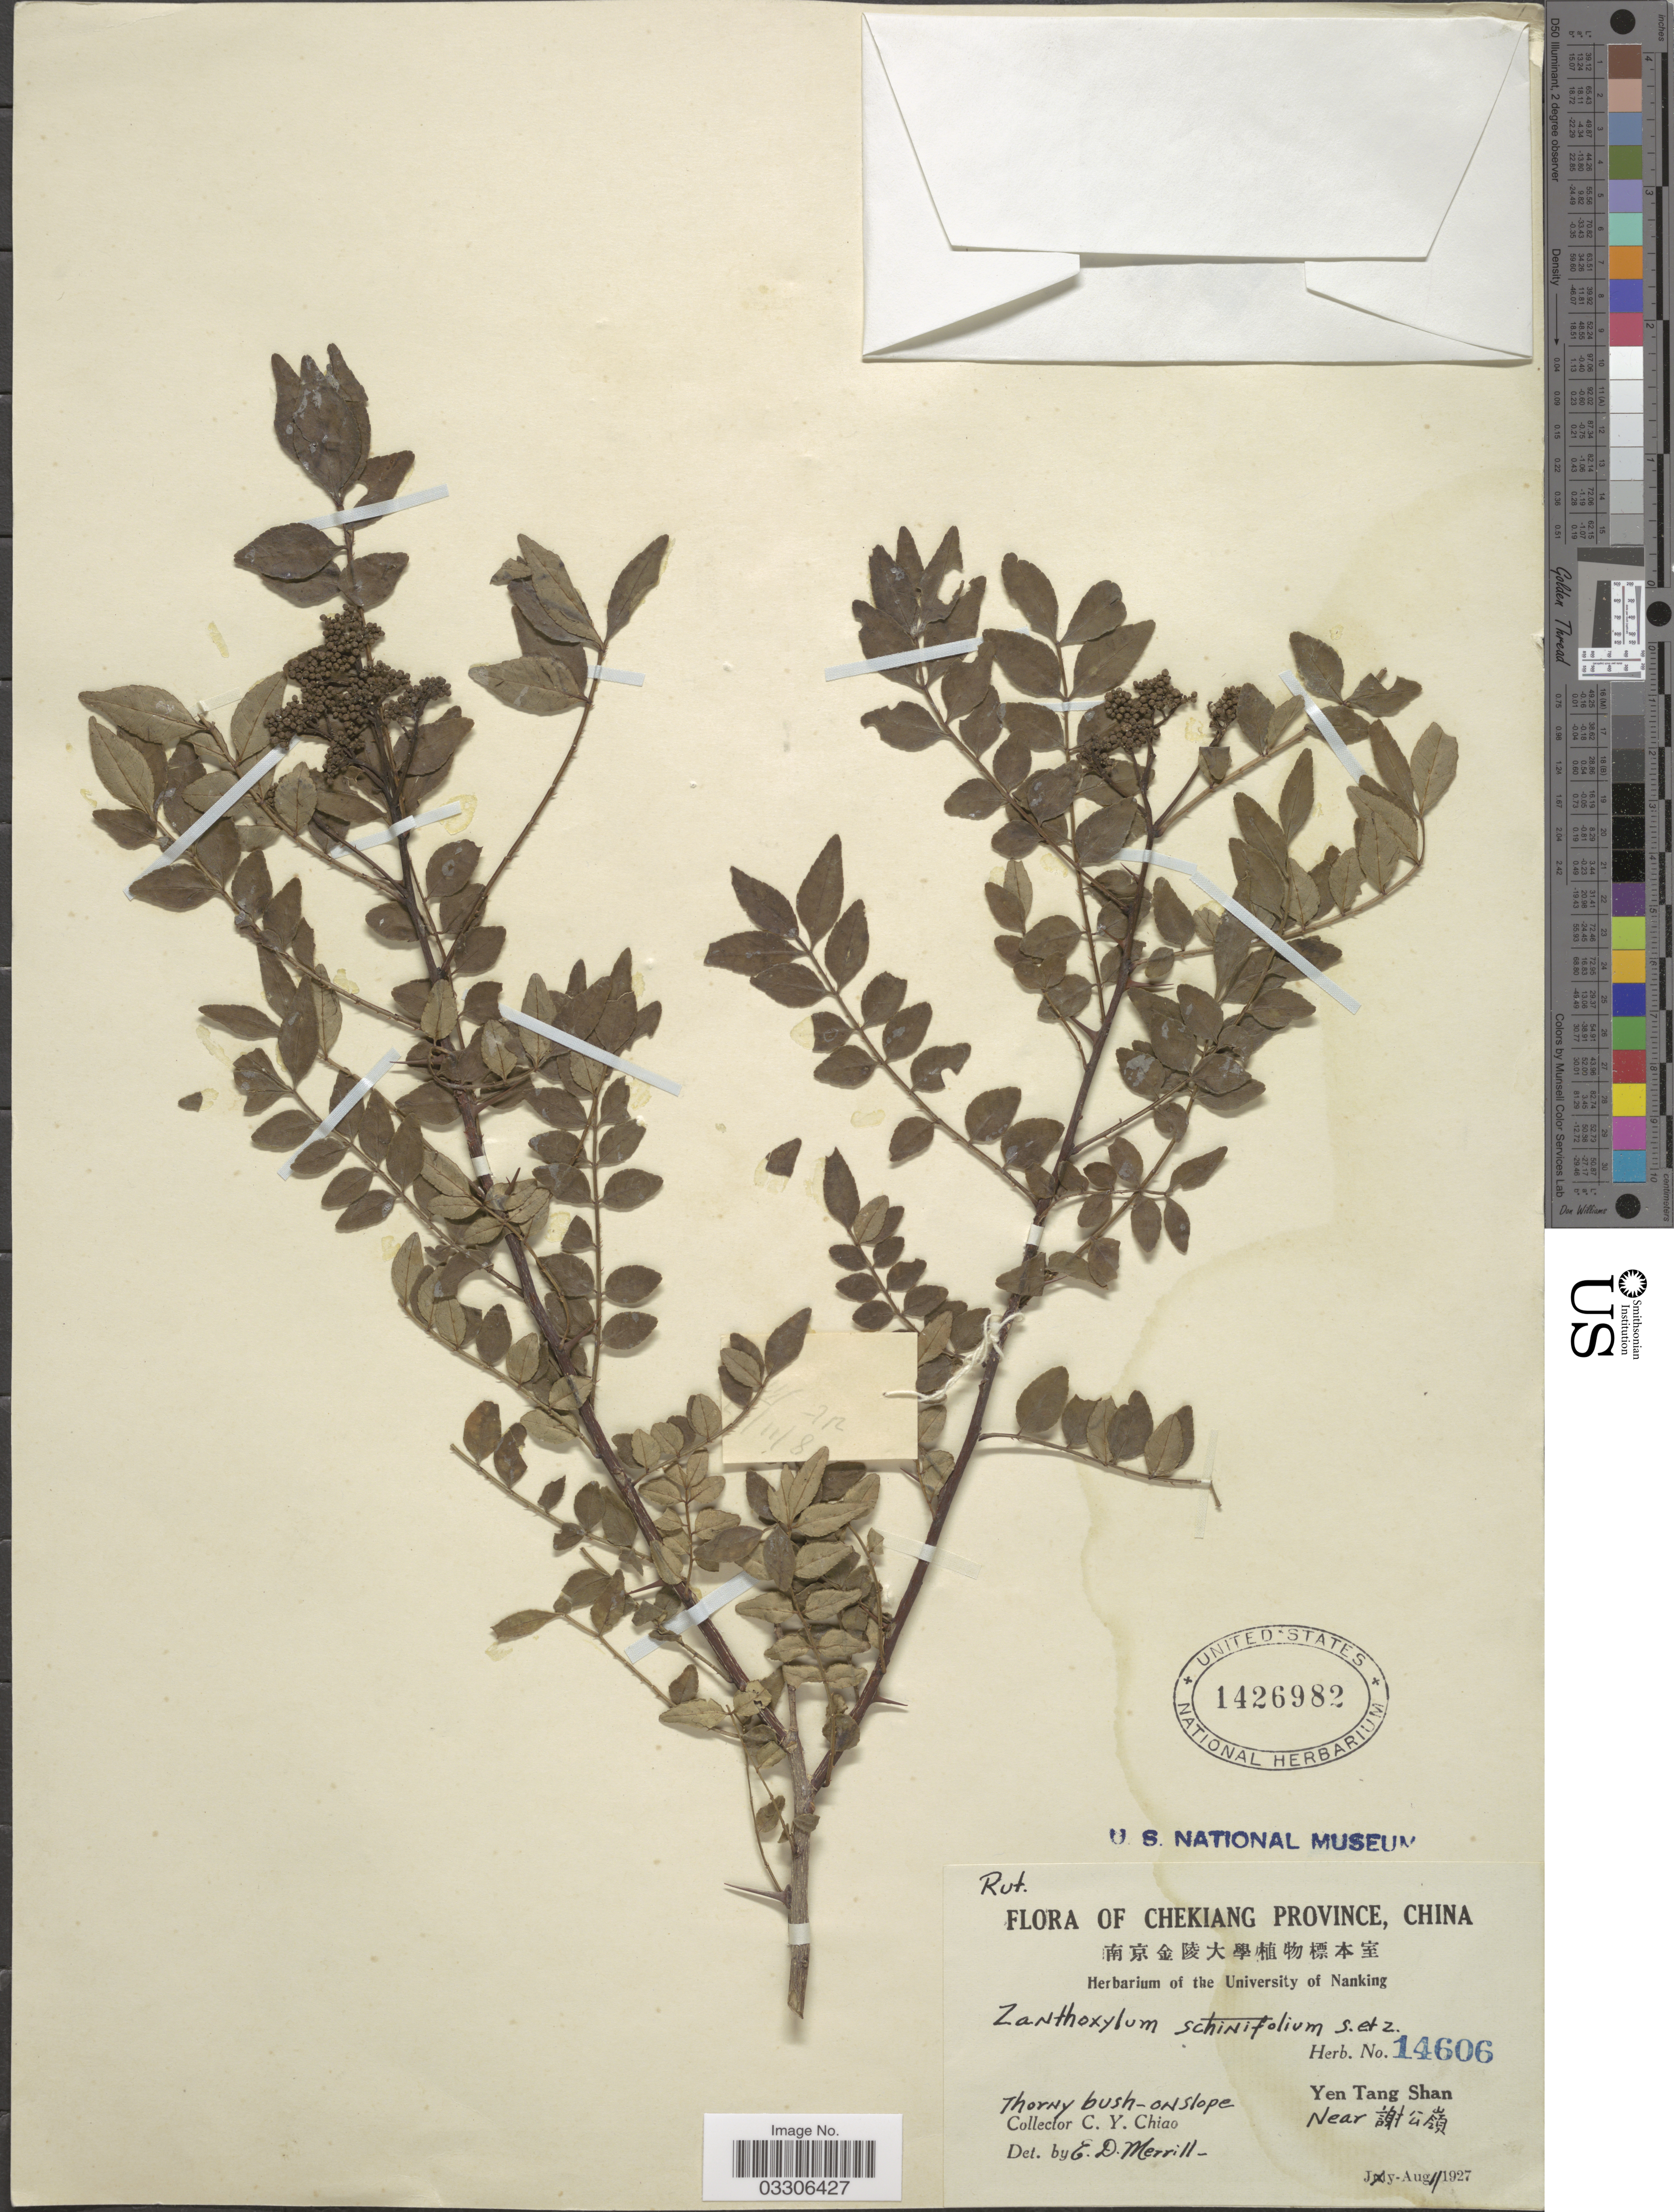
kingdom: Plantae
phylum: Tracheophyta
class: Magnoliopsida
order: Sapindales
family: Rutaceae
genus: Zanthoxylum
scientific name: Zanthoxylum schinifolium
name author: Siebold & Zucc.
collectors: C. Y. Chiao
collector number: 14606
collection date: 1927-08-11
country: China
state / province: Zhejiang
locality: Chekiang Province. Yen Tang Shan. Near X.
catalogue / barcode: US 1426982